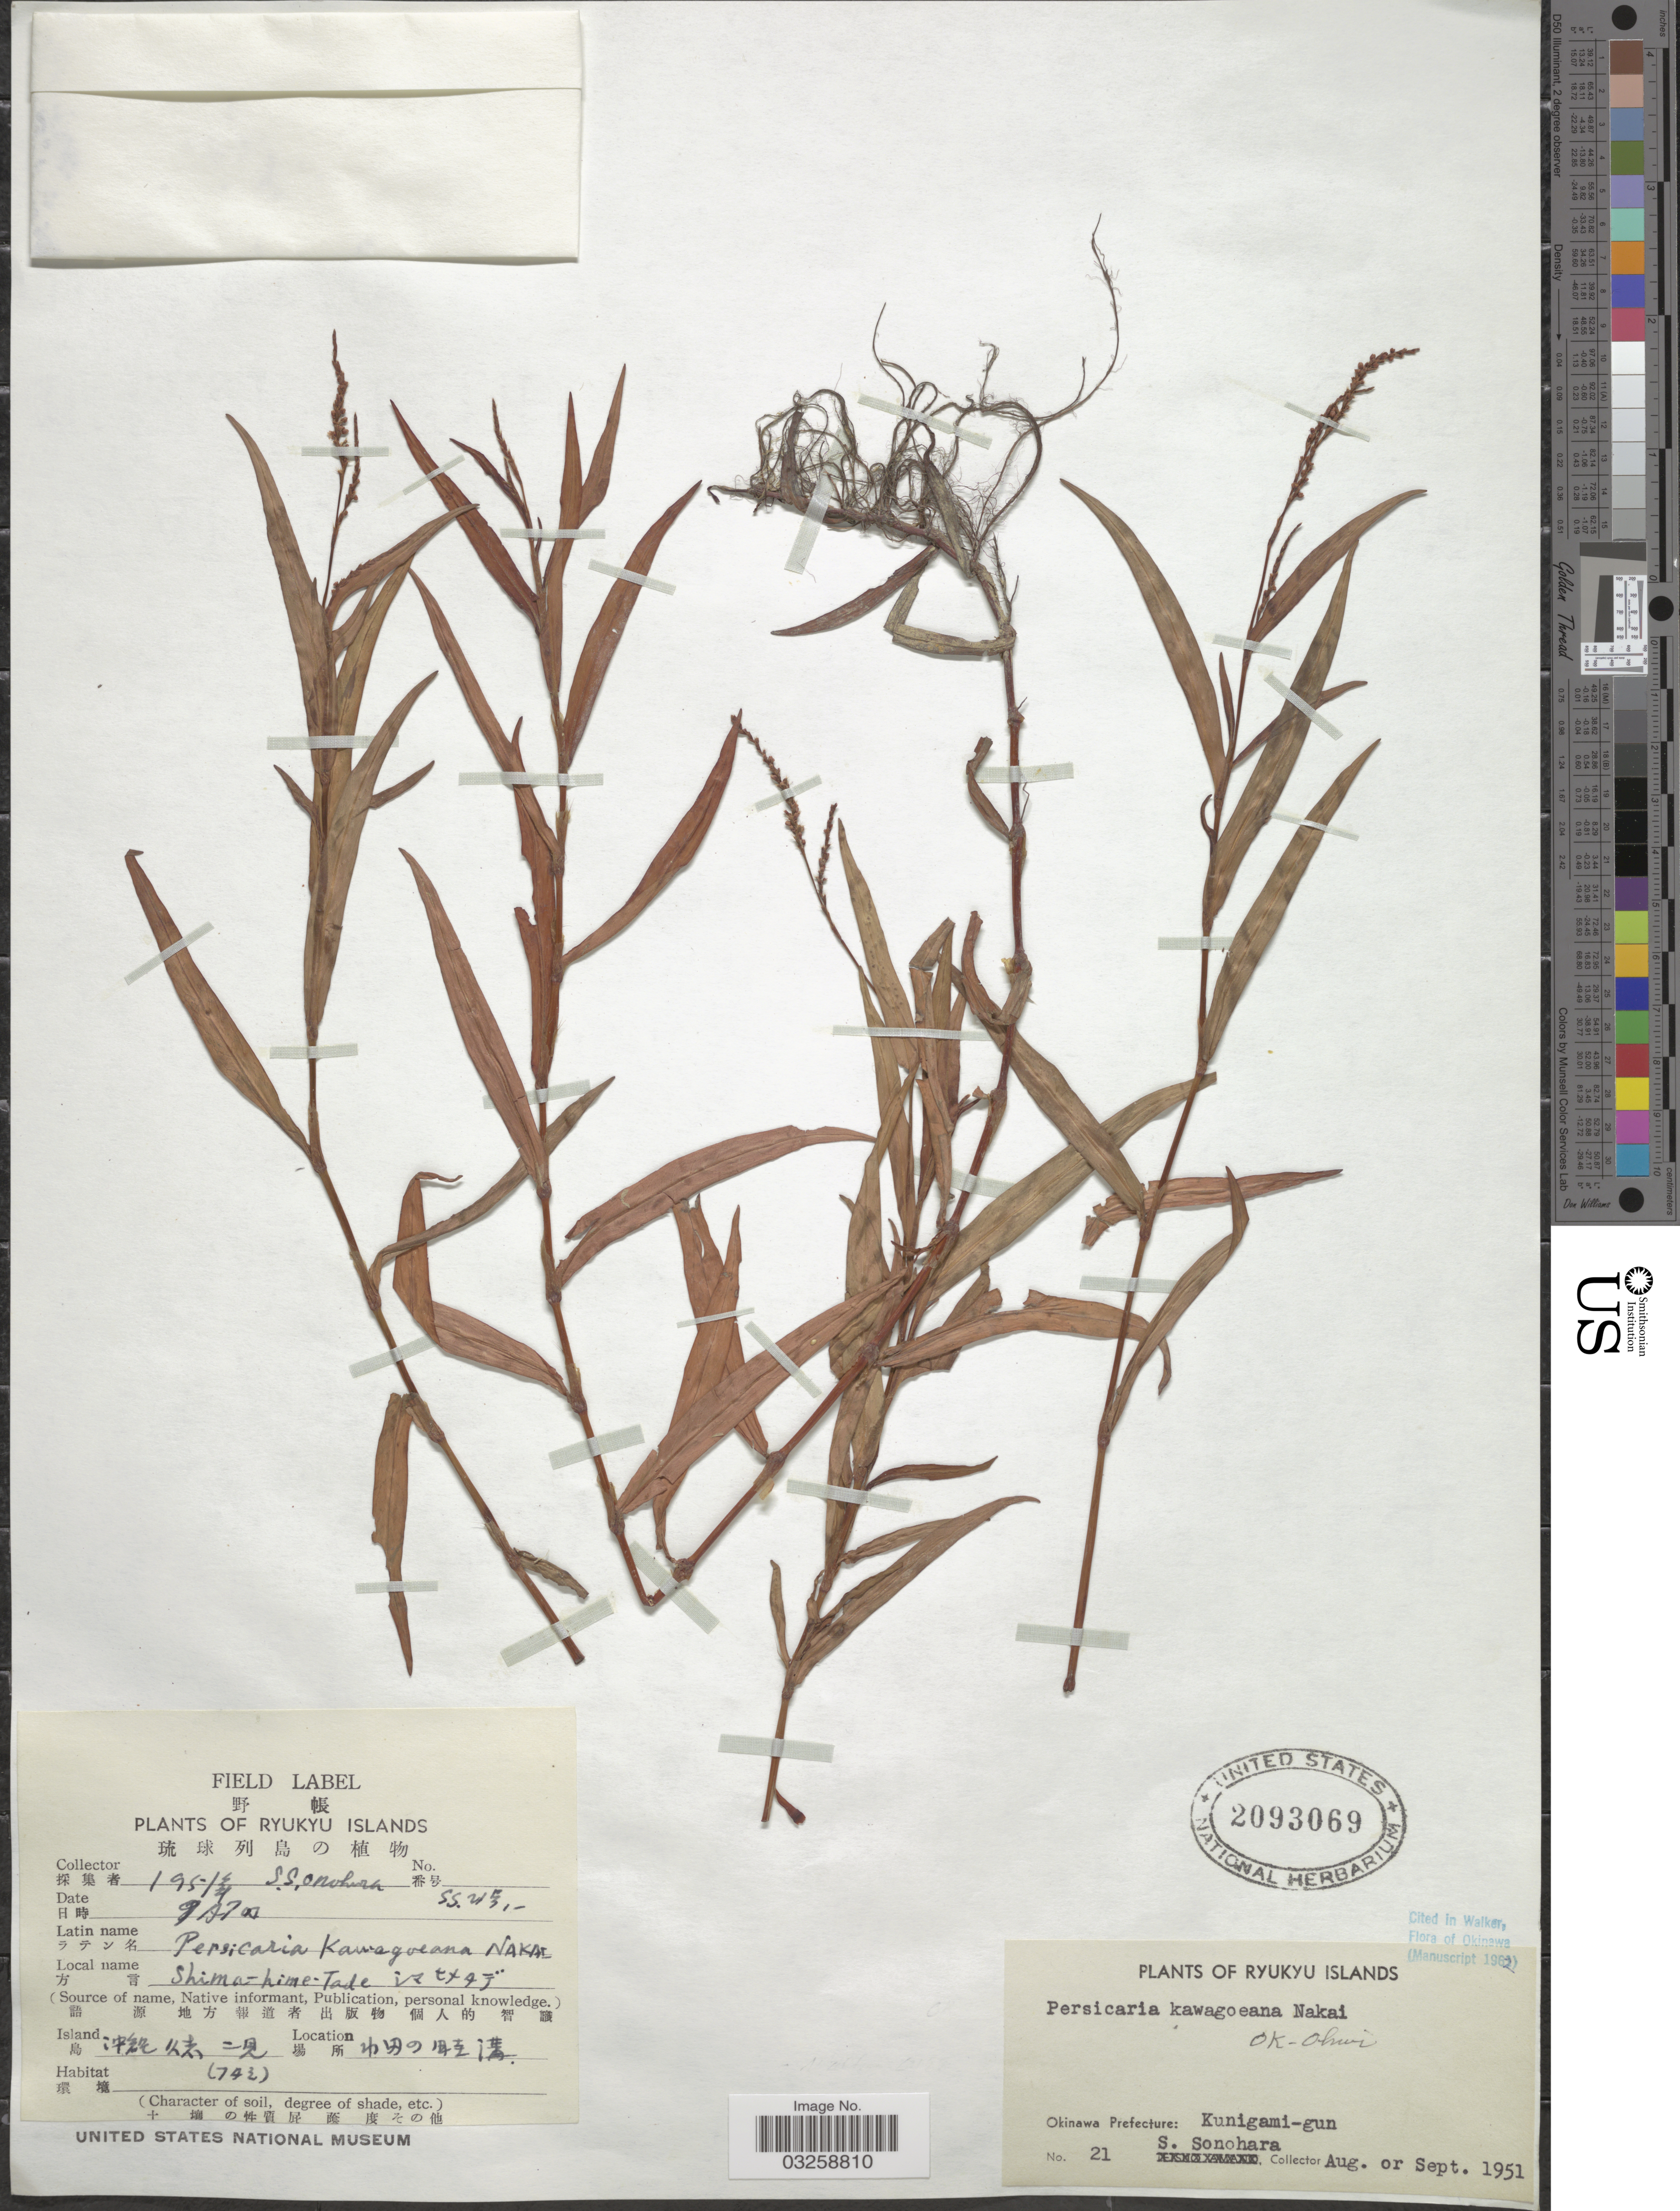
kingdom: Plantae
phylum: Tracheophyta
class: Magnoliopsida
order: Caryophyllales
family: Polygonaceae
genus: Polygonum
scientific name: Polygonum kawagoeanum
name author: Makino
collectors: S. Sonohara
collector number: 21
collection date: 1951-08/1951-09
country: Japan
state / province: Okinawa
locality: Ryukyu Islands. Okinawa Prefecture: Kunigami-gun.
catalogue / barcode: US 2093069